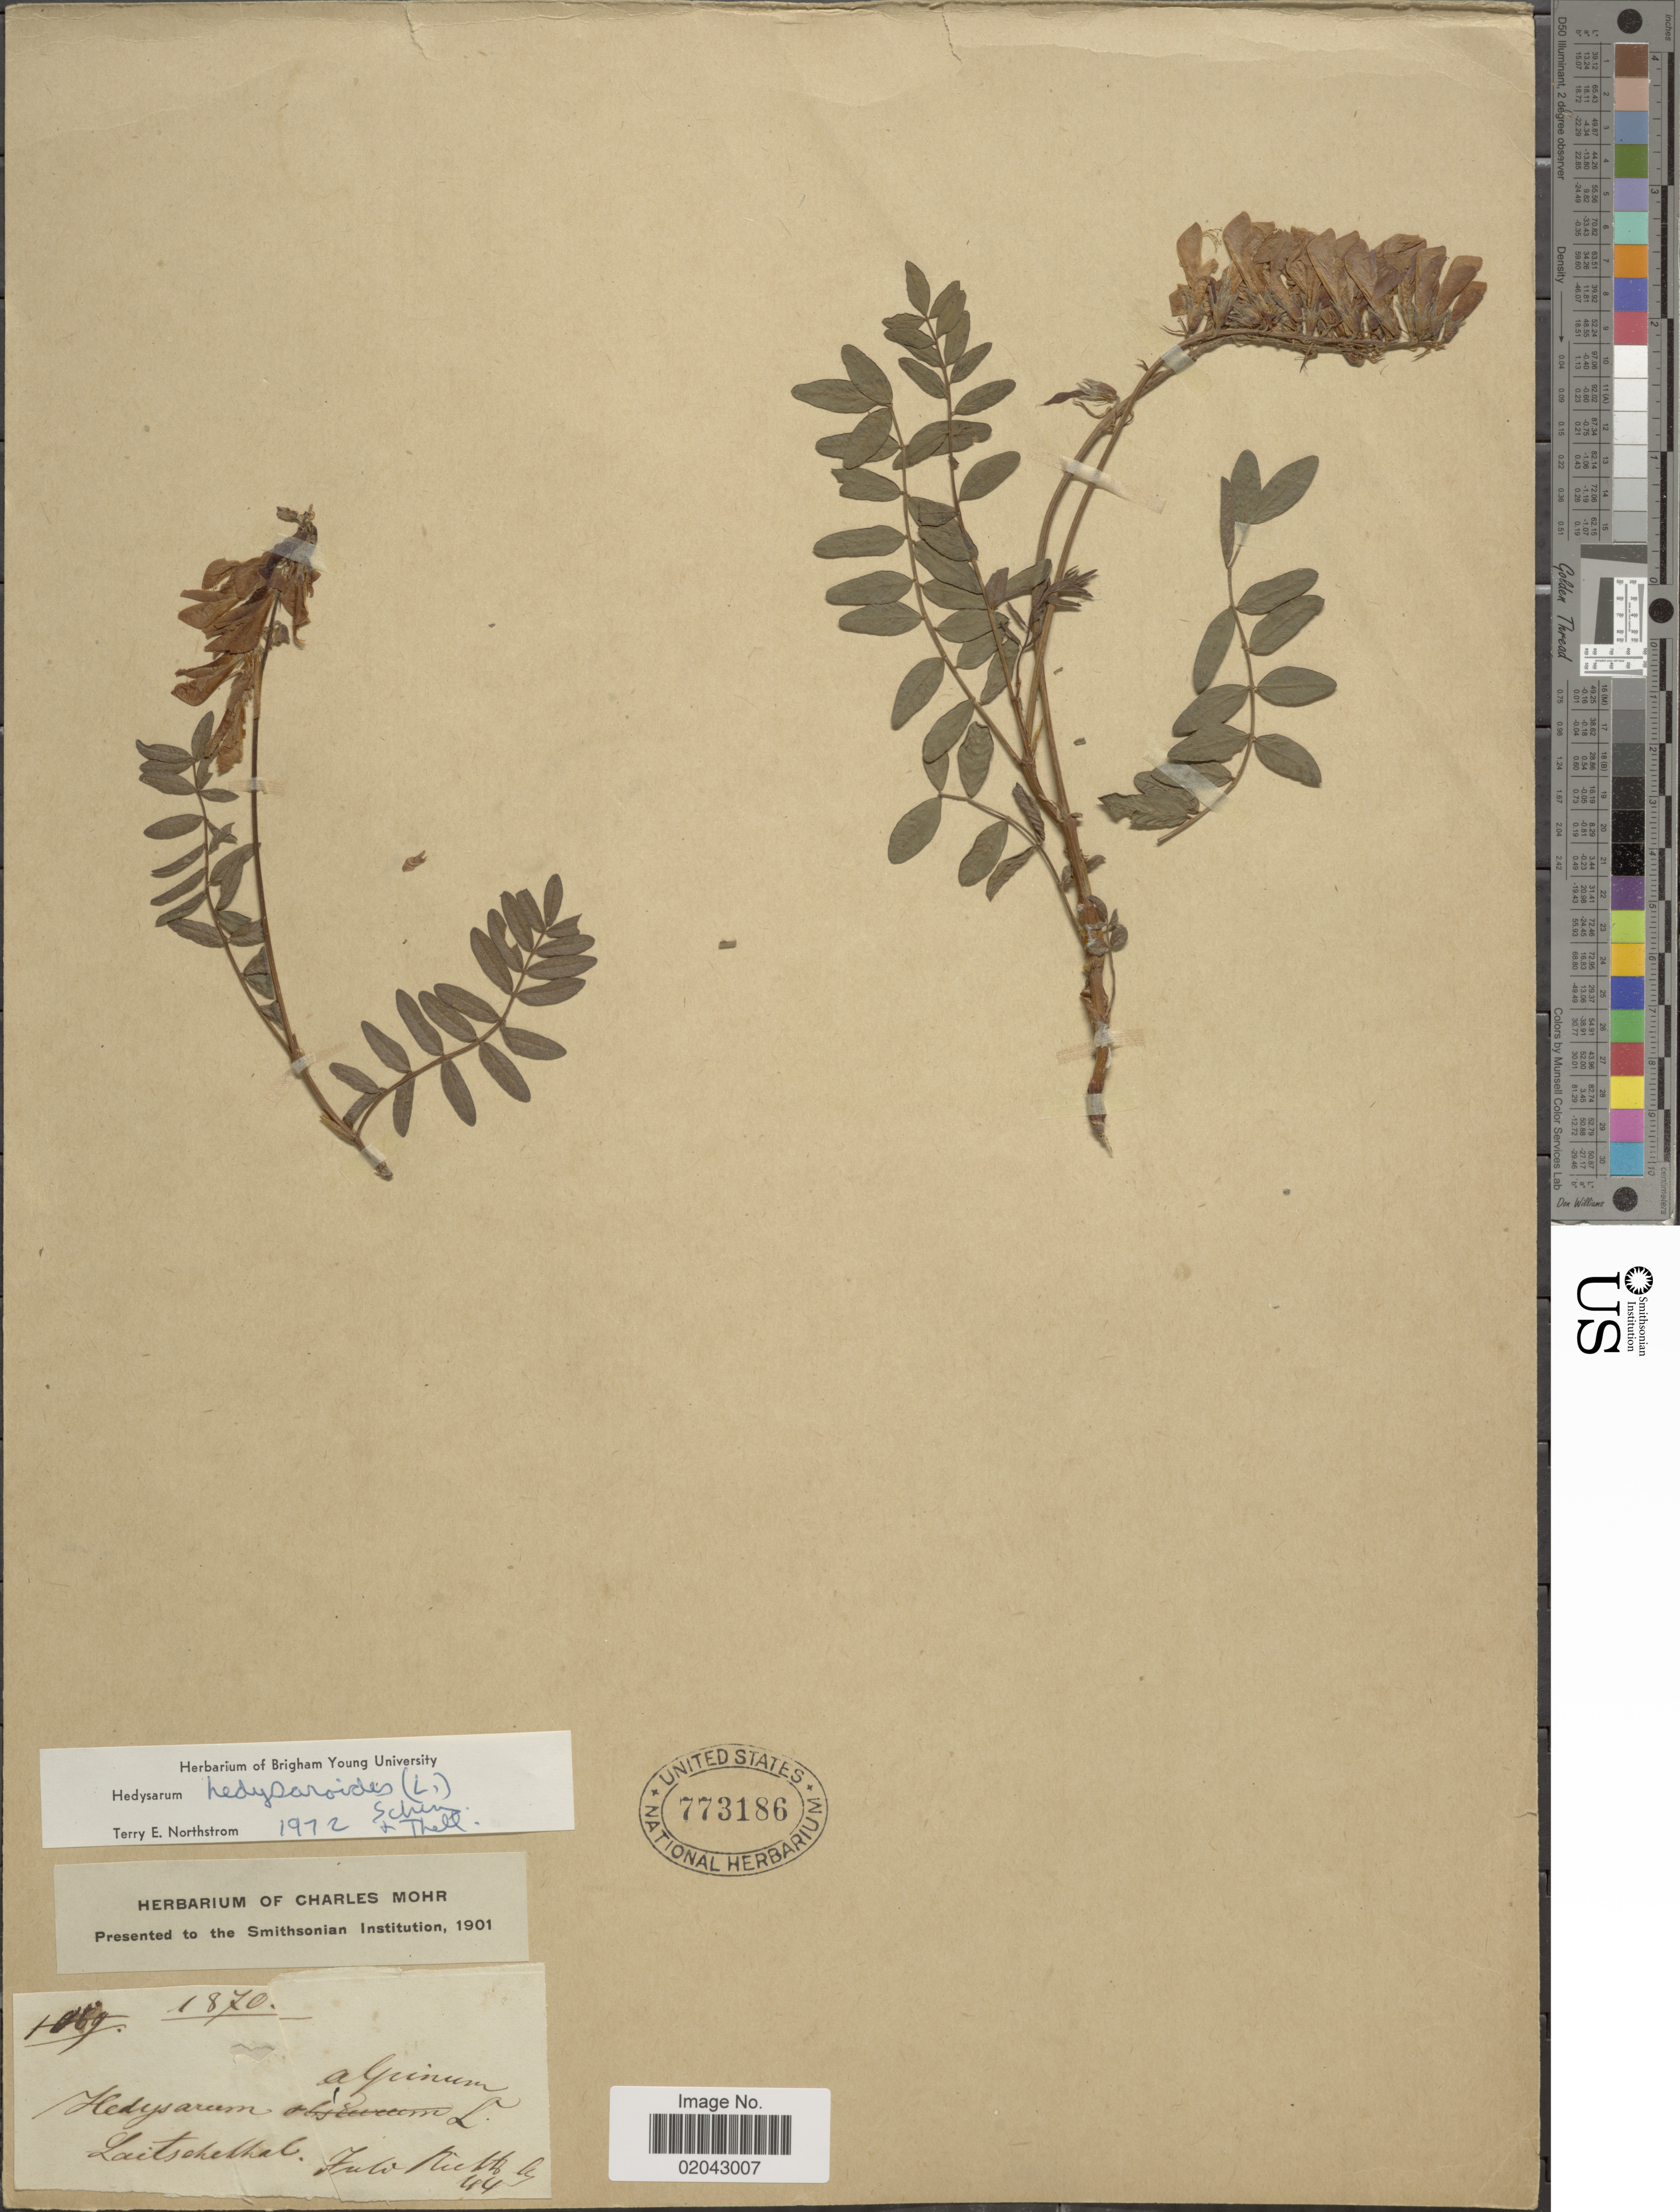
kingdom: Plantae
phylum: Tracheophyta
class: Magnoliopsida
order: Fabales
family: Fabaceae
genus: Hedysarum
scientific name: Hedysarum hedysaroides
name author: (L.) Schinz & Thell.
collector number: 1870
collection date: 1844-07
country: Switzerland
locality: Lötschental Valley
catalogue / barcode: US 773186